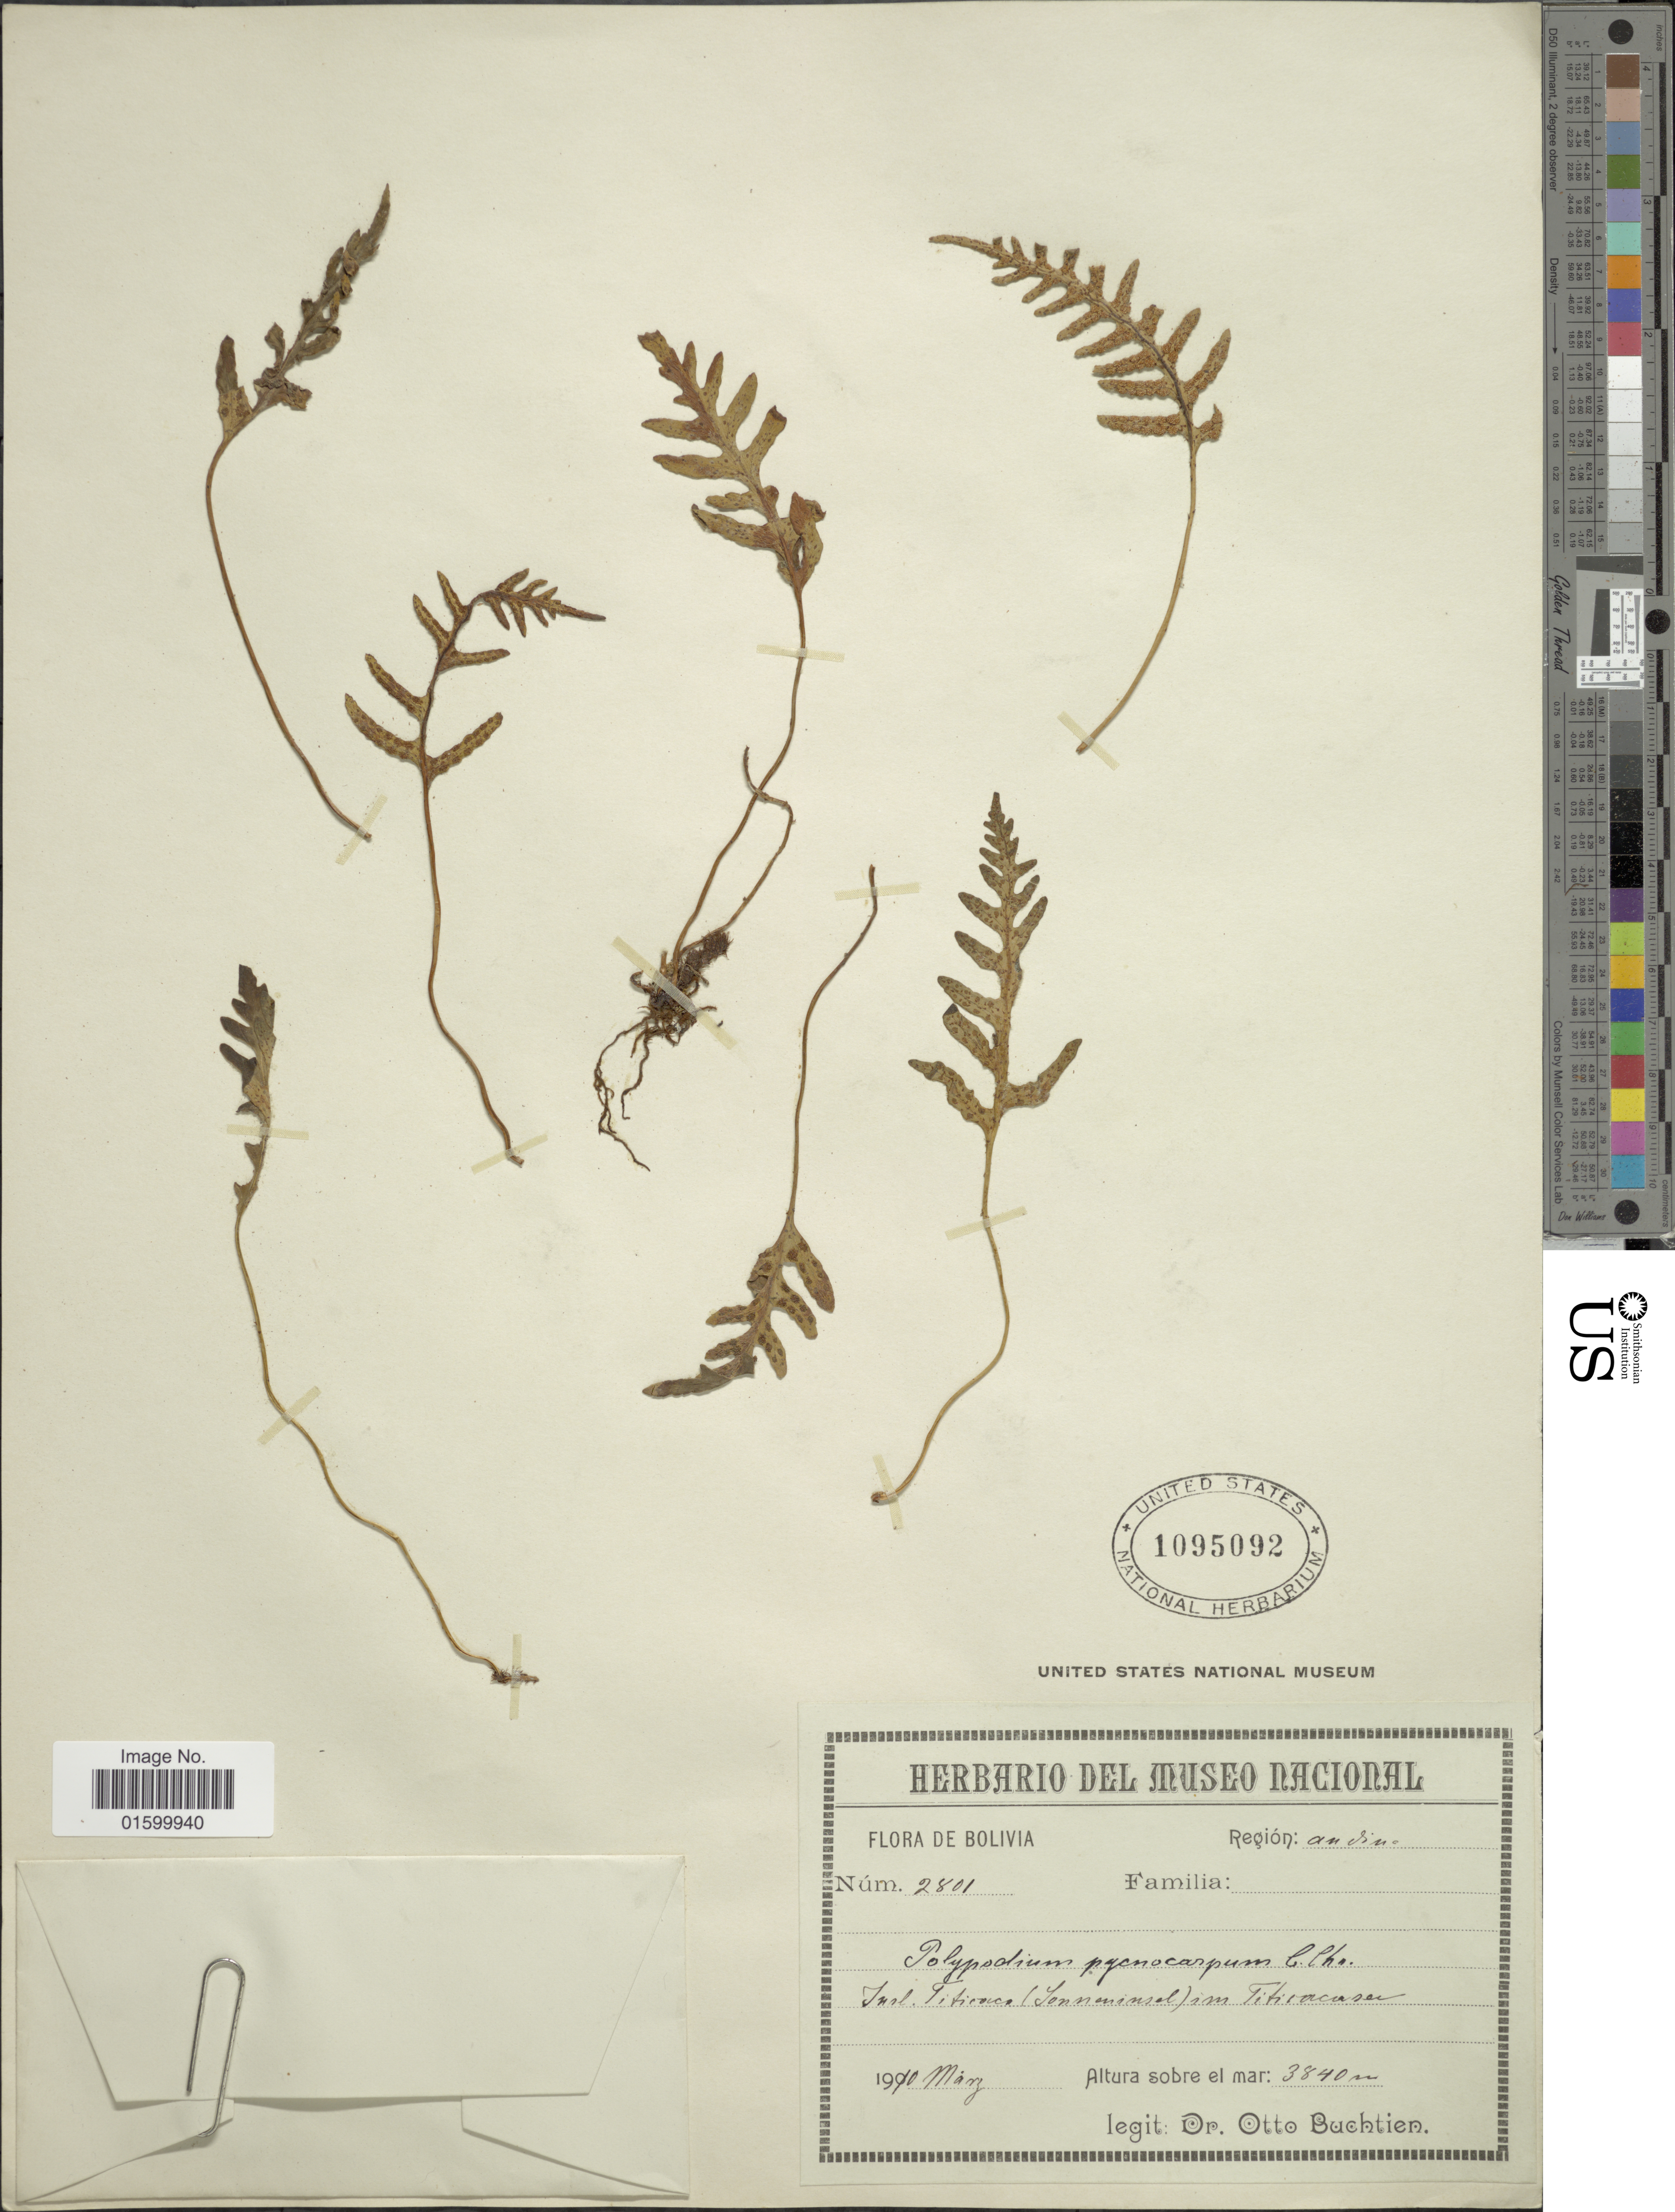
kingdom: Plantae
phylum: Tracheophyta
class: Polypodiopsida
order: Polypodiales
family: Polypodiaceae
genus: Pleopeltis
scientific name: Pleopeltis pycnocarpa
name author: (C. Chr.) A.R. Sm.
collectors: O. Buchtien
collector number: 2801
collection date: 1910-03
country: Bolivia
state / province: La Paz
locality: Insel Titicaca (Sonneninsel - Isla del Sol)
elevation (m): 3840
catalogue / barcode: US 1095092